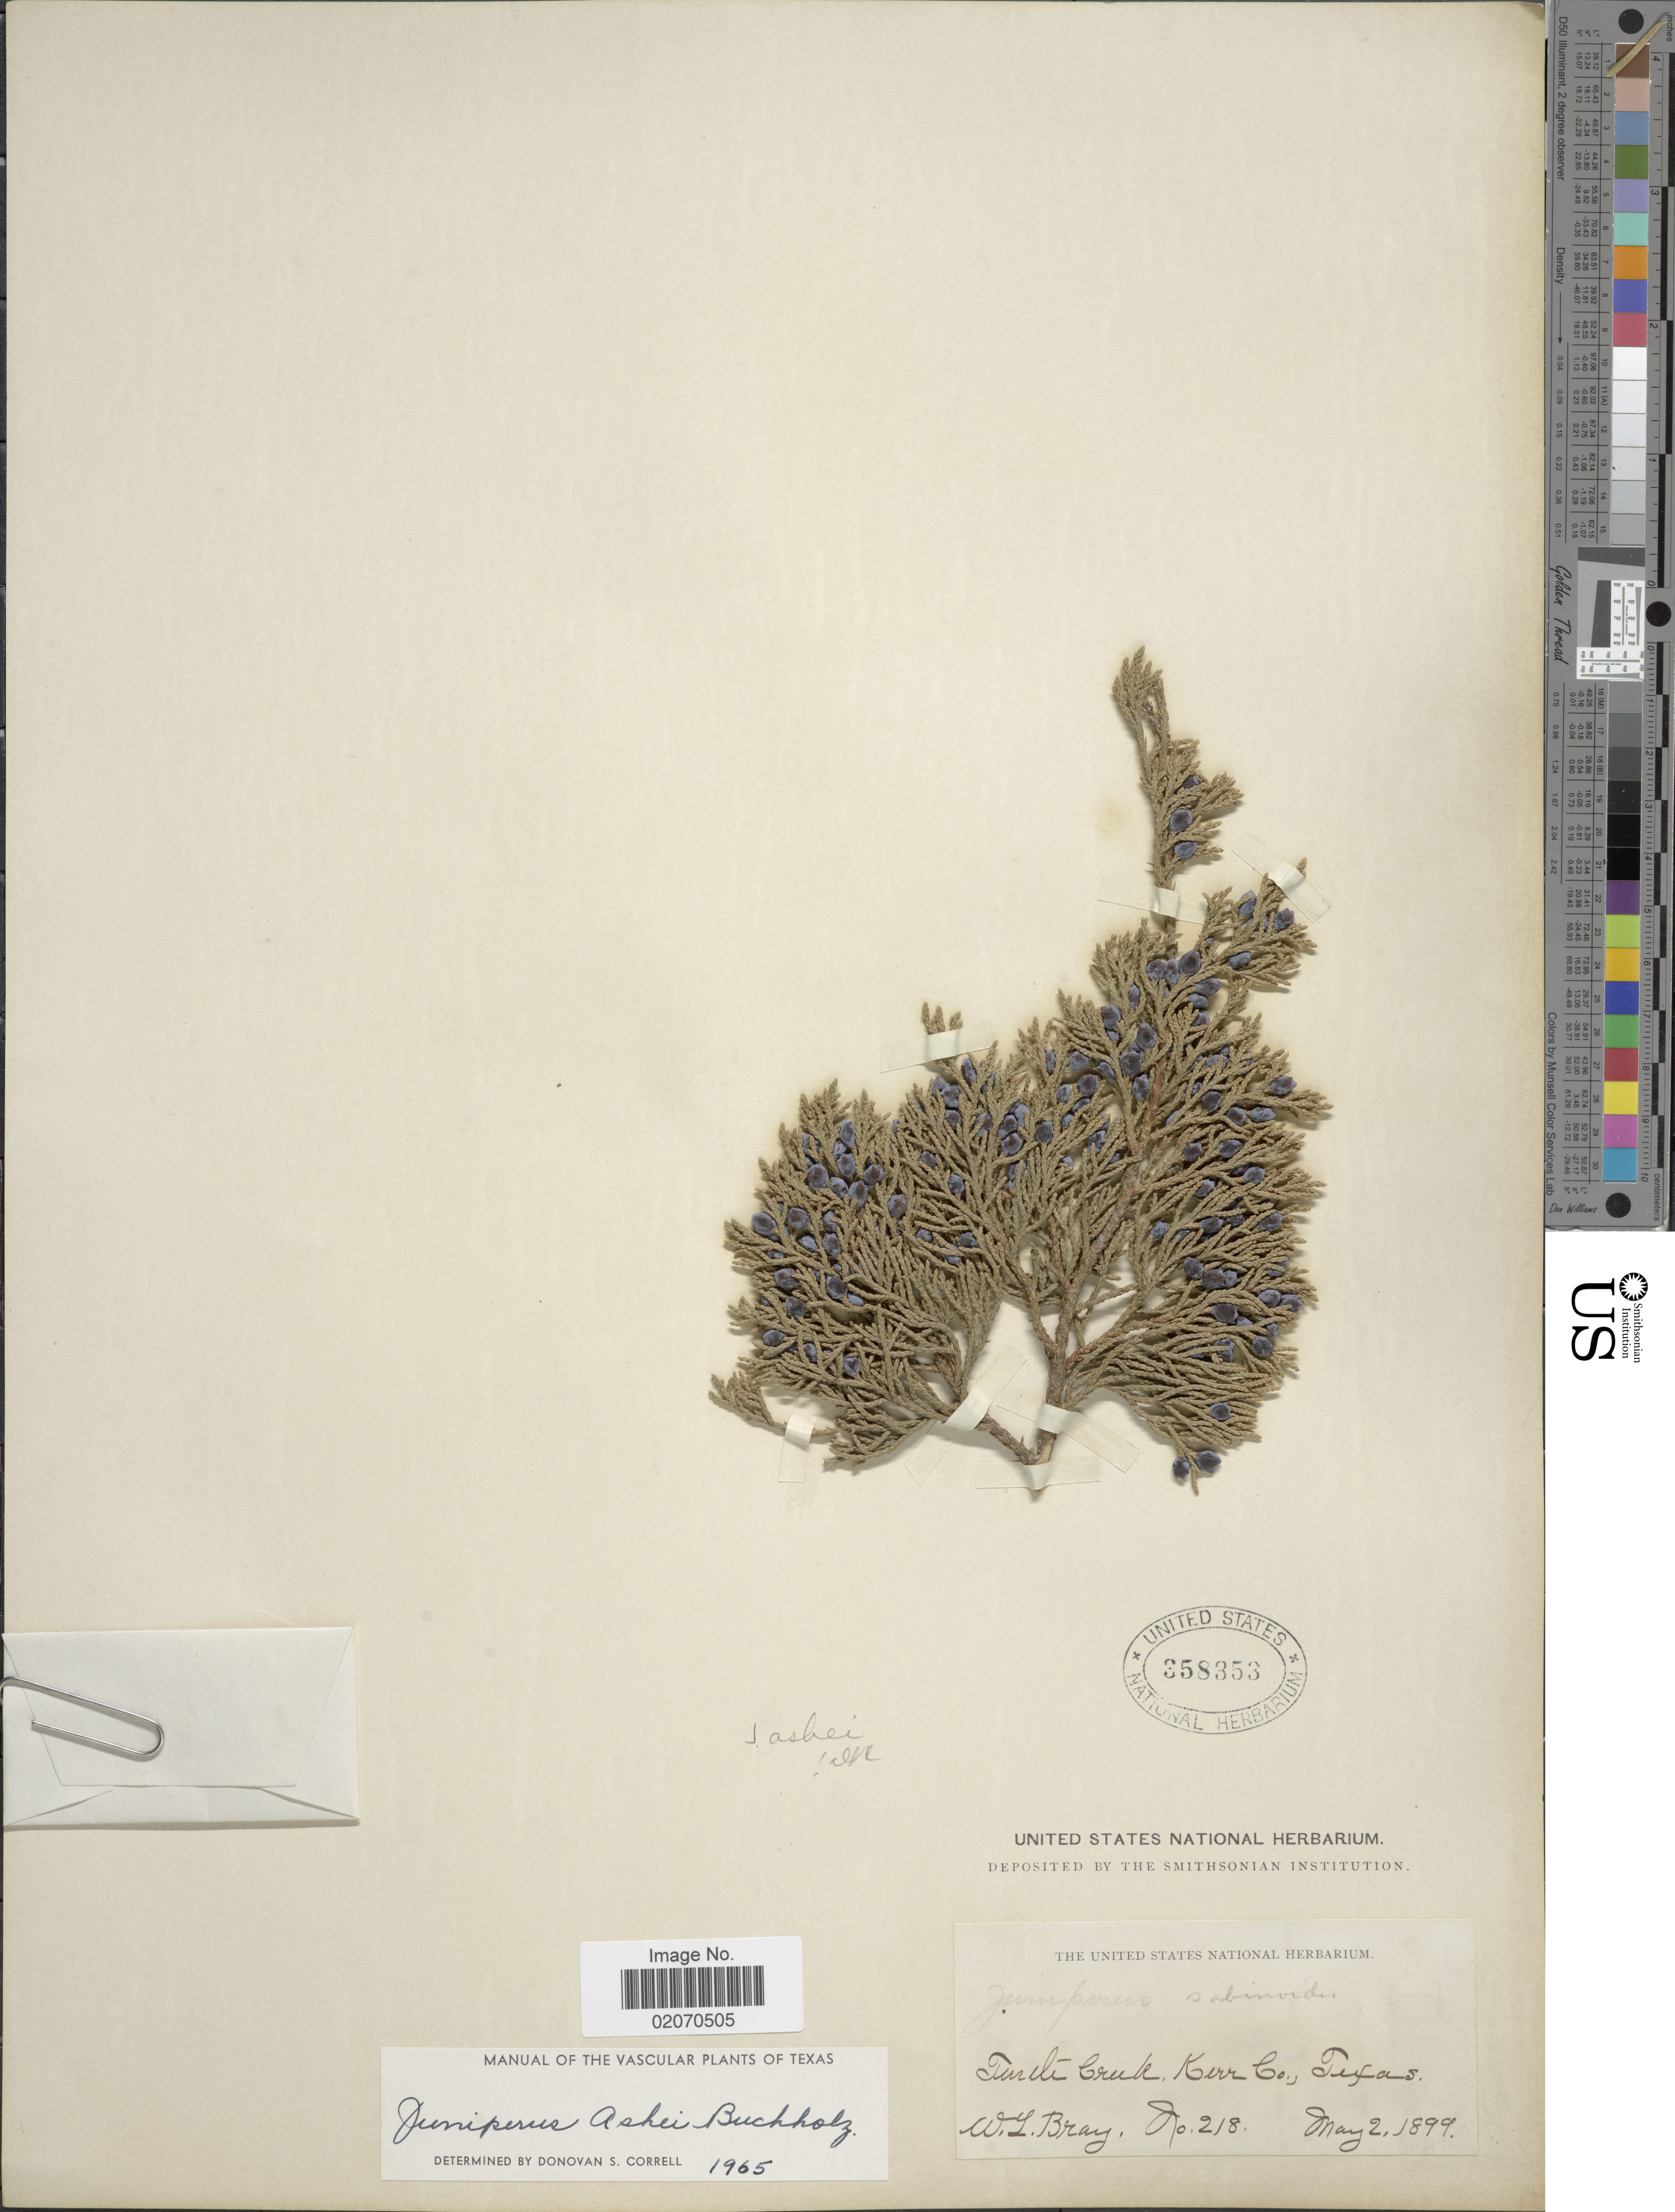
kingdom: Plantae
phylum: Tracheophyta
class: Pinopsida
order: Pinales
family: Cupressaceae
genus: Juniperus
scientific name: Juniperus ashei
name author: J. Buchholz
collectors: W. L. Bray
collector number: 218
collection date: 1899-05-02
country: United States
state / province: Texas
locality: Turtle Creek, Kerr. Co,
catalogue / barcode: US 358353